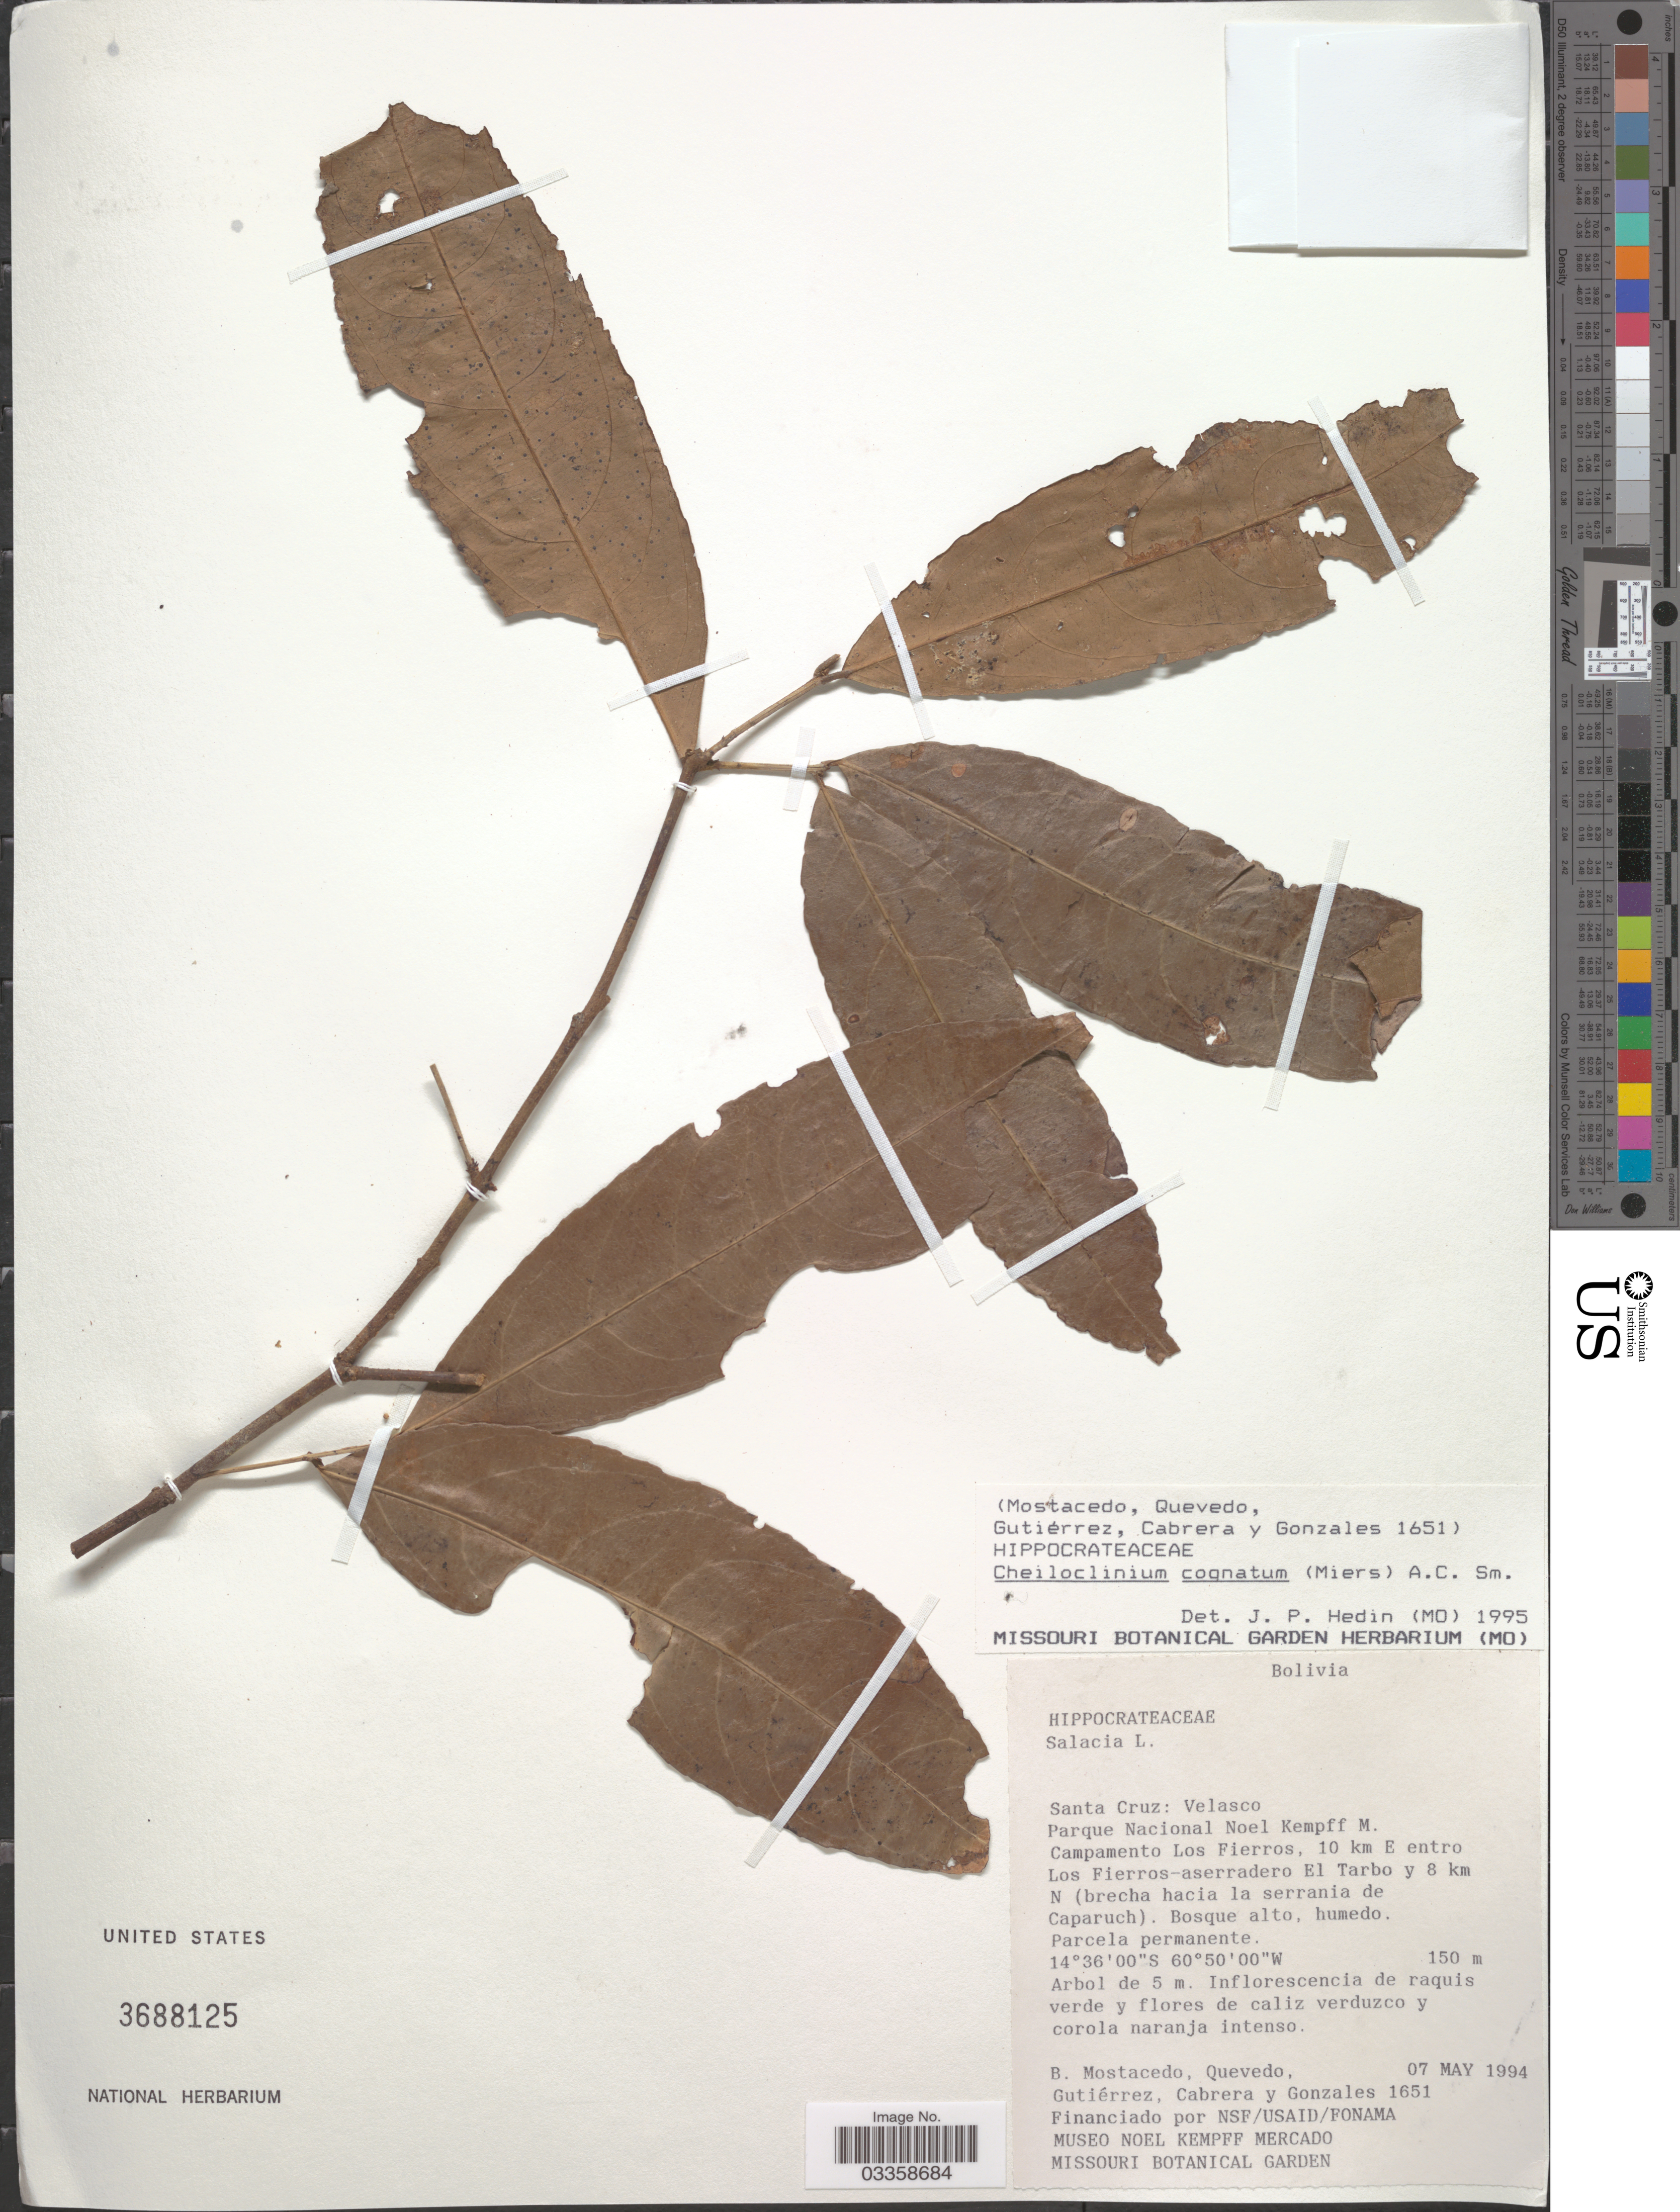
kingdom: Plantae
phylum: Tracheophyta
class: Magnoliopsida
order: Celastrales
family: Celastraceae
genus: Cheiloclinium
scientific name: Cheiloclinium cognatum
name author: (Miers) A.C. Sm.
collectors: B. Mostacedo, -- Quevedo, -. Gutierrez, Cabrera, -- & Gonzales, --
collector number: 1651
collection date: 1994-05-07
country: Bolivia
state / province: Santa Cruz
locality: Velasco, Parque Nacional Noel Kempff M. Campamento Los Fierros, 10 km E entro Los Fierros-aserradero El Tarbo y 8 km N (brecha hacia la serrania de Caparuch).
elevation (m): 150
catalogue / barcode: US 3688125